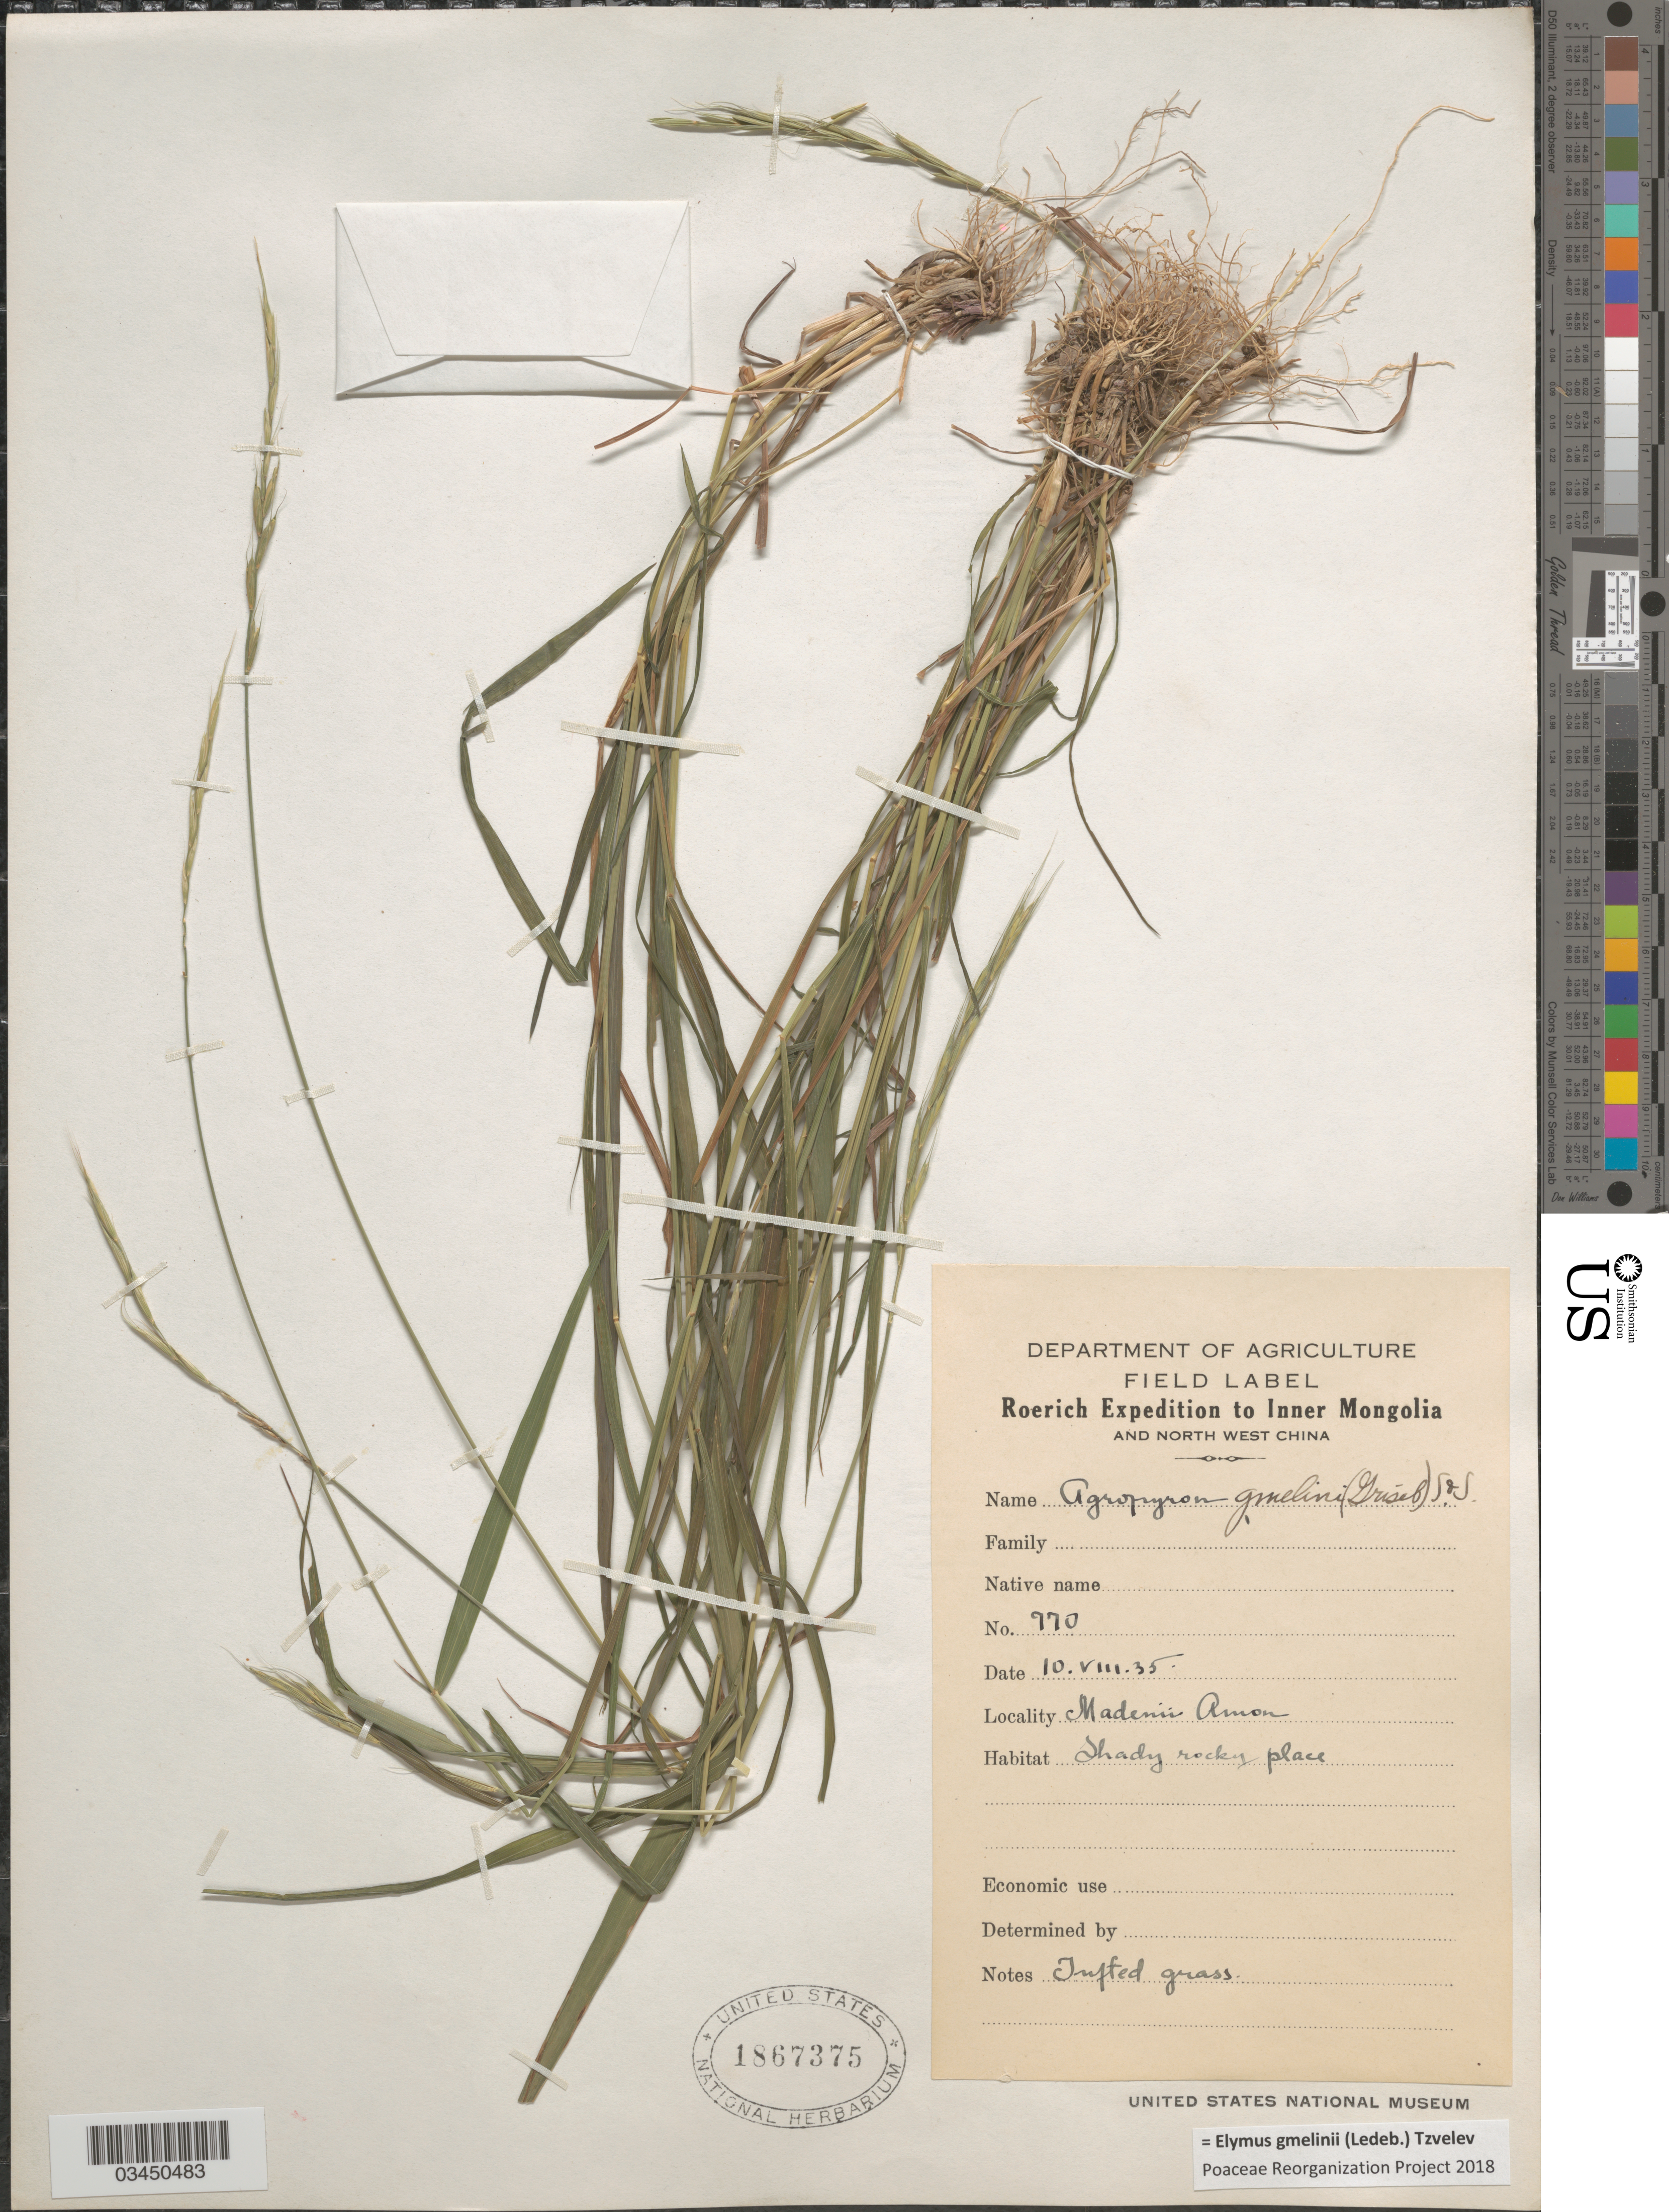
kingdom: Plantae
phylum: Tracheophyta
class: Liliopsida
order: Poales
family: Poaceae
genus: Elymus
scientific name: Elymus gmelinii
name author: (Ledeb.) Tzvelev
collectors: Roerich Expedition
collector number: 770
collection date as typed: Transcribed d/m/y: 10/8/35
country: China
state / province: Nei Monggol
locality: Inner Mongolia and North West China. Madenu Amon. [interpreted]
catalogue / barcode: US 1867375